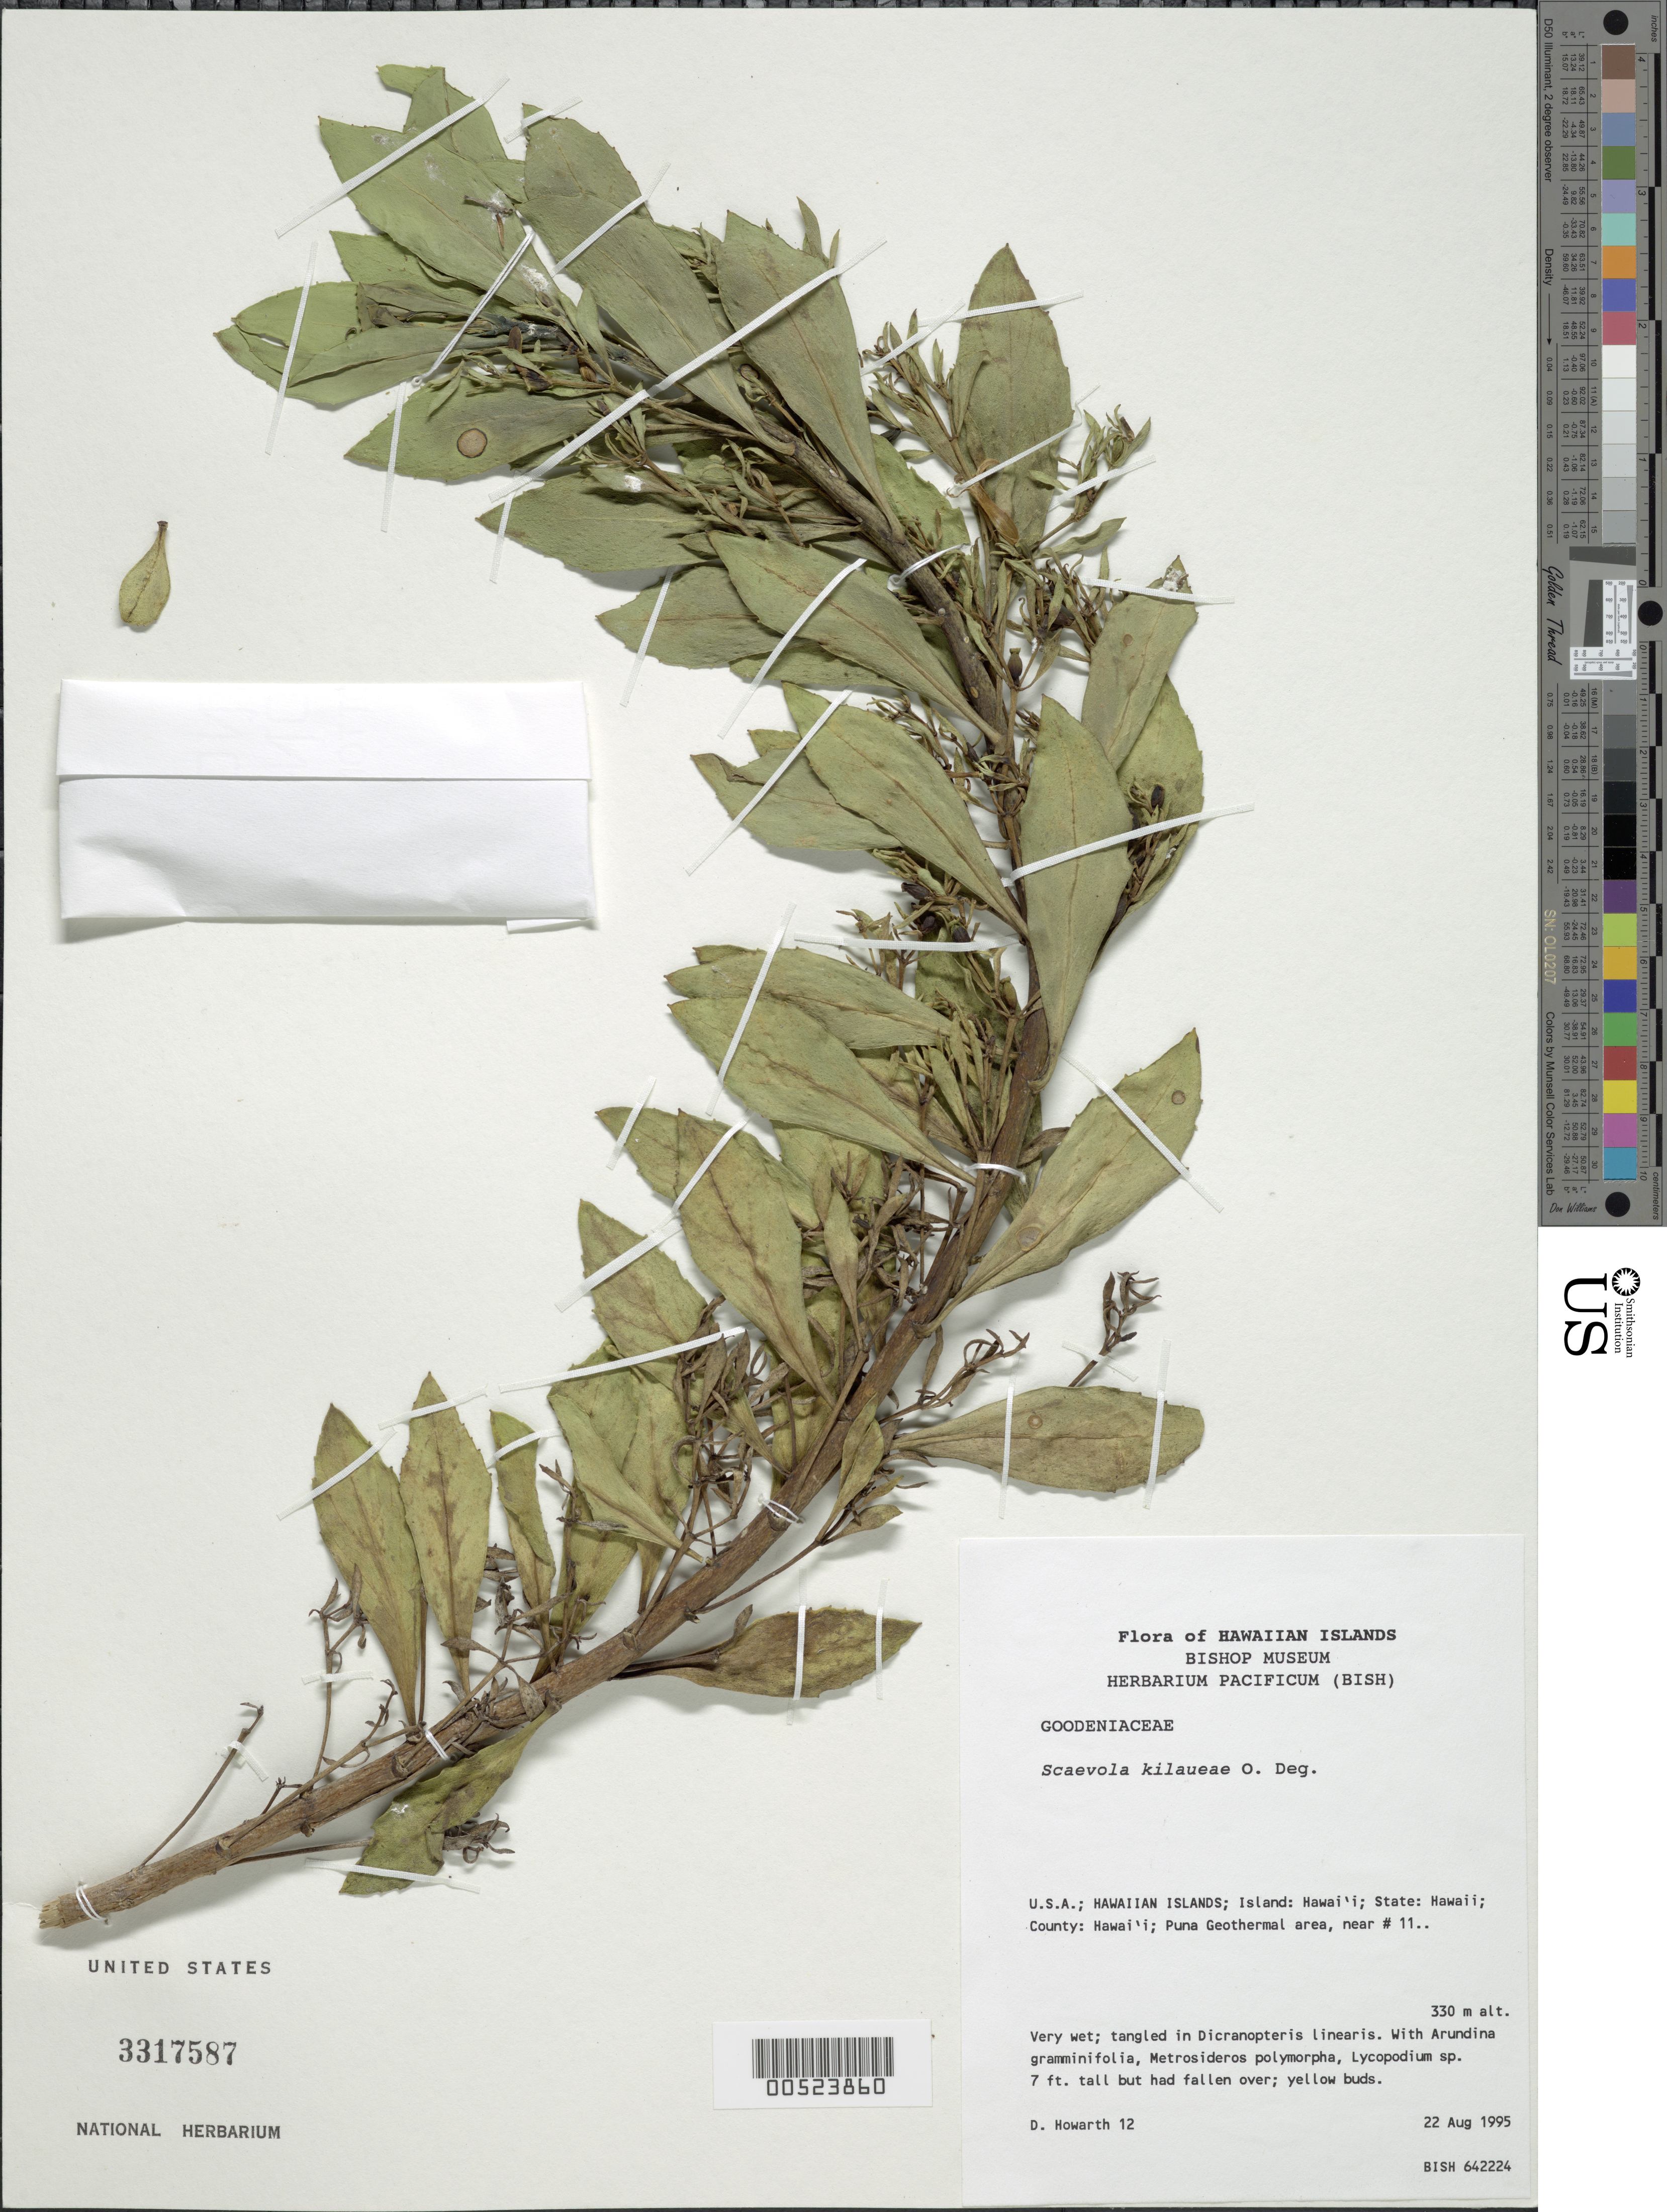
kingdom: Plantae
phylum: Tracheophyta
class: Magnoliopsida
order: Asterales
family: Goodeniaceae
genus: Scaevola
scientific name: Scaevola kilaueae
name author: O. Deg.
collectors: D. Howarth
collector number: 12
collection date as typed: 22 Aug 1995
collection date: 1995-08-22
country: United States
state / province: Hawaii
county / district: Hawaii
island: Hawaii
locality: Hawaii county, Puna Geothermal area, near #11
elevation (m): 330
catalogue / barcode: US 3317587